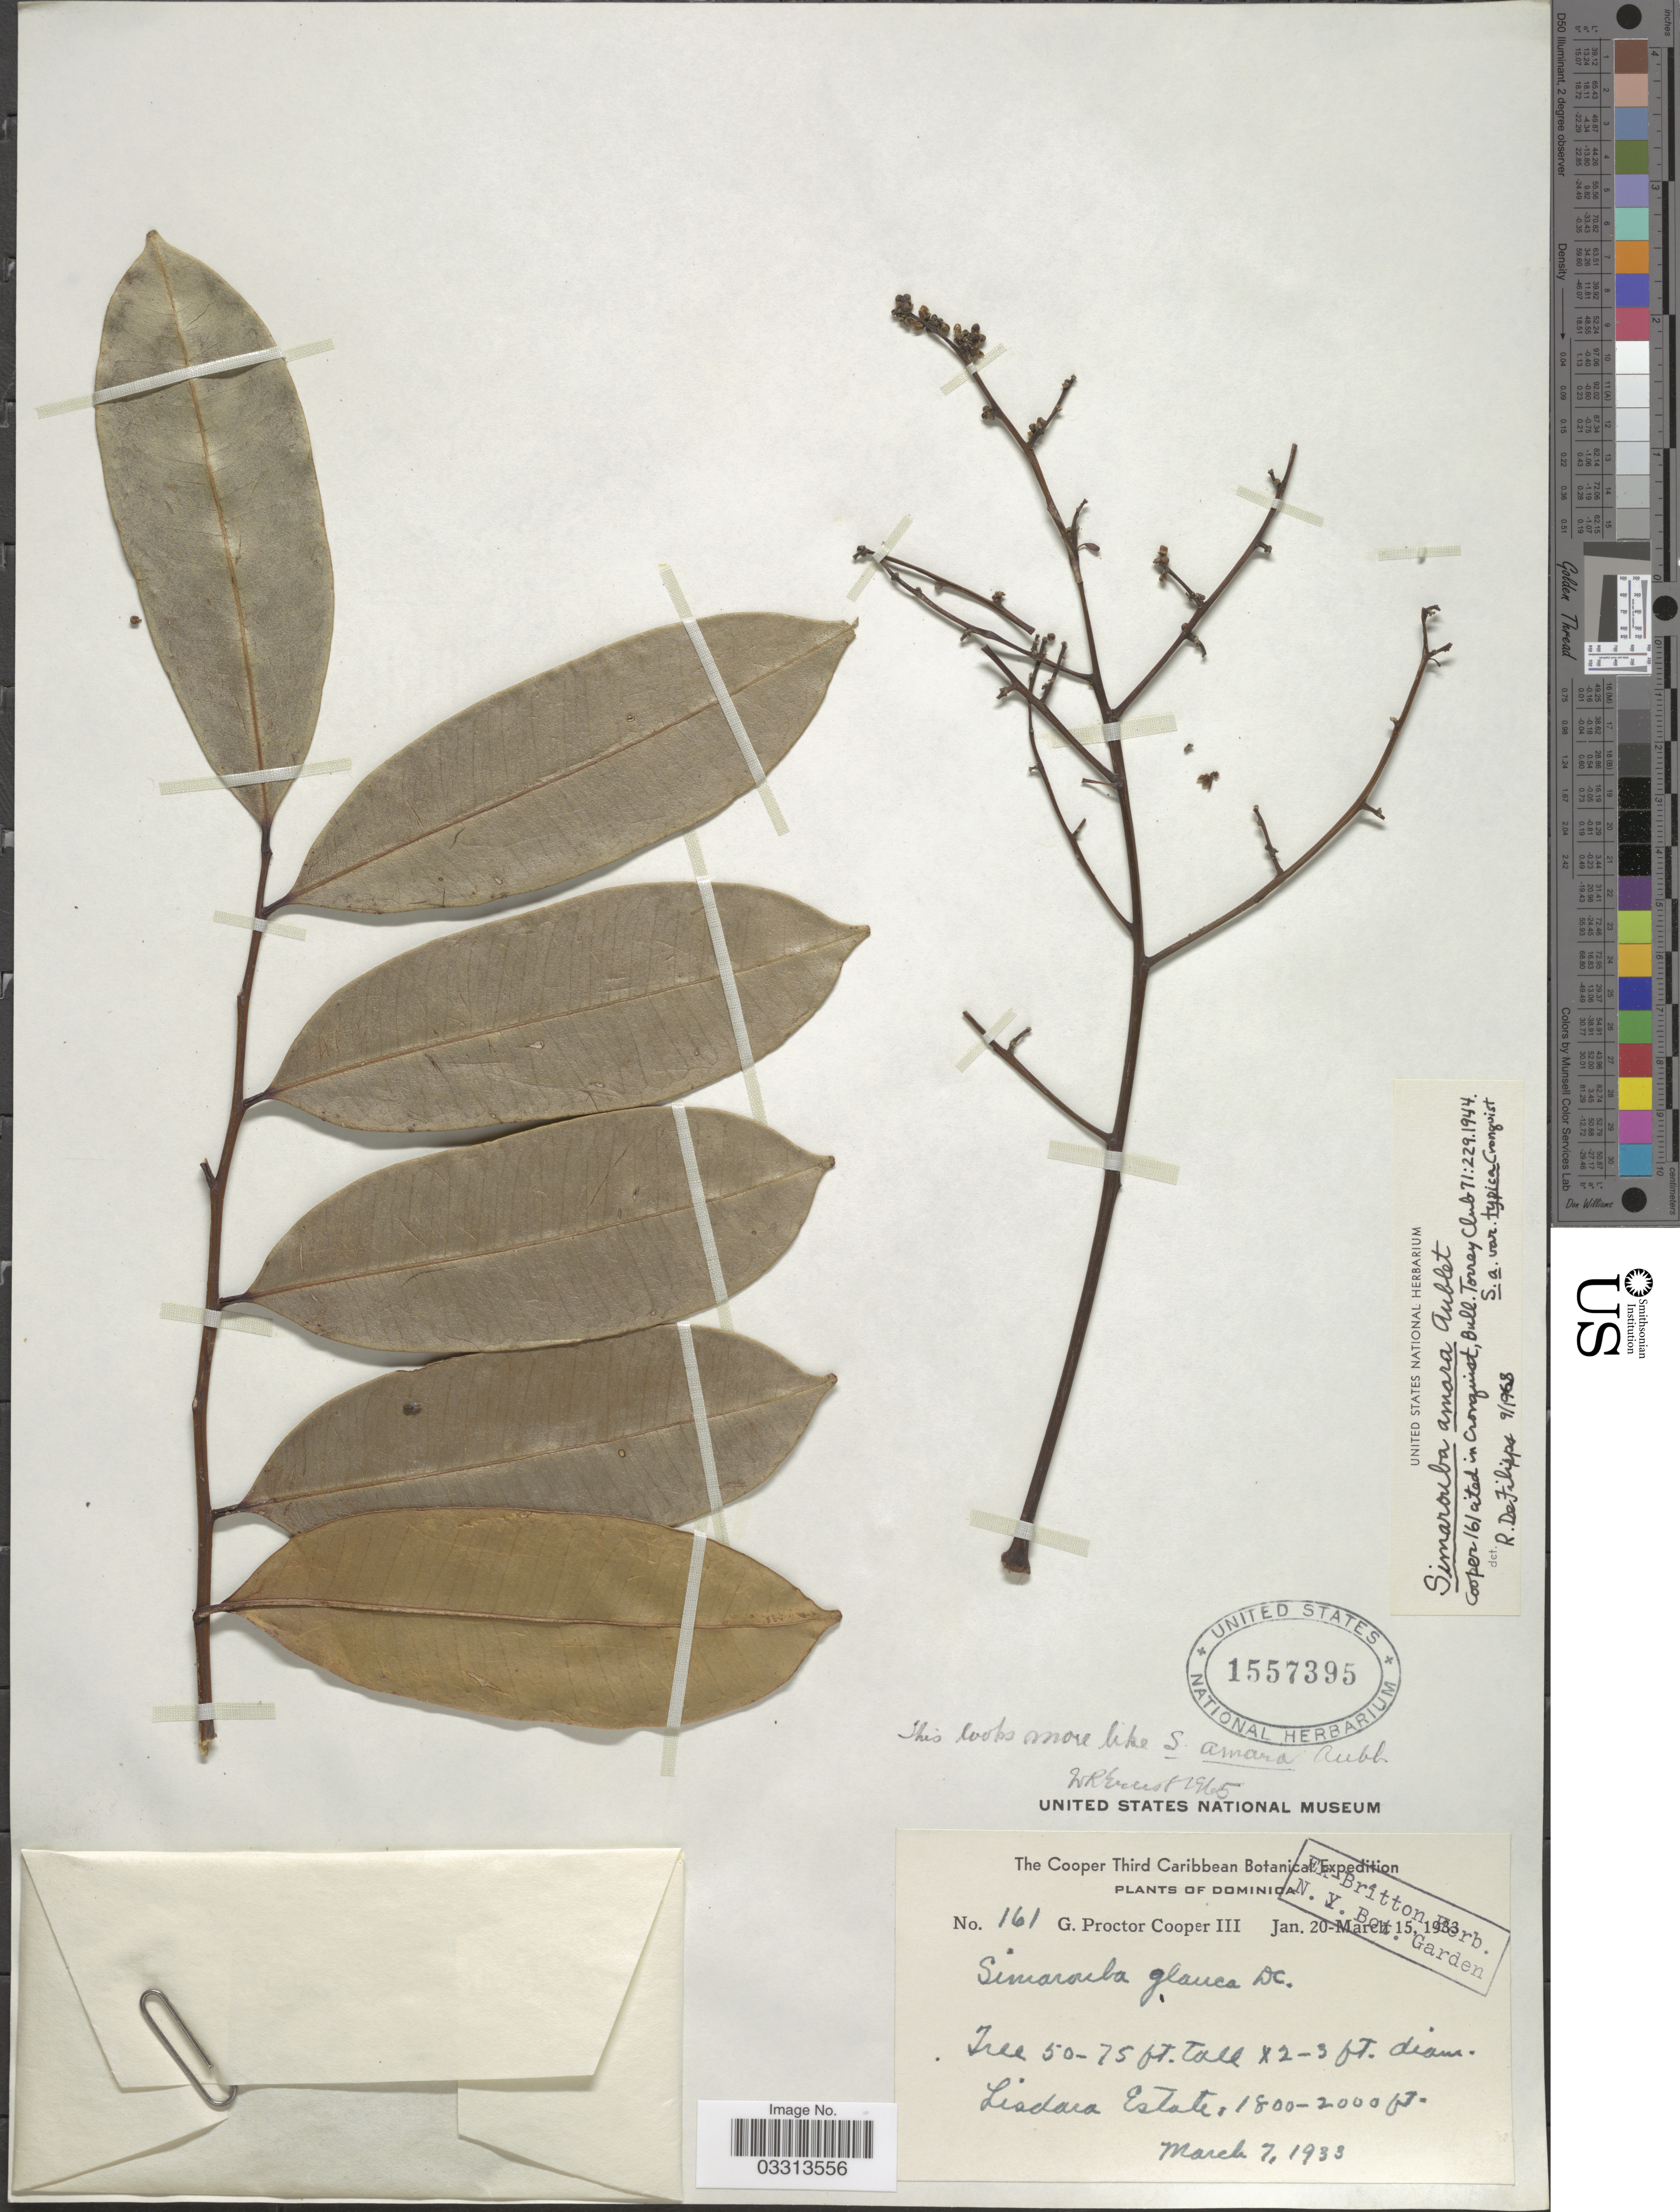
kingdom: Plantae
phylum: Tracheophyta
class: Magnoliopsida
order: Sapindales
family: Simaroubaceae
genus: Simarouba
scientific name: Simarouba amara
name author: Aubl.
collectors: G. Cooper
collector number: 161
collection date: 1933-03-07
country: Dominica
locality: Lisdara Estate.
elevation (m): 549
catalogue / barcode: US 1557395